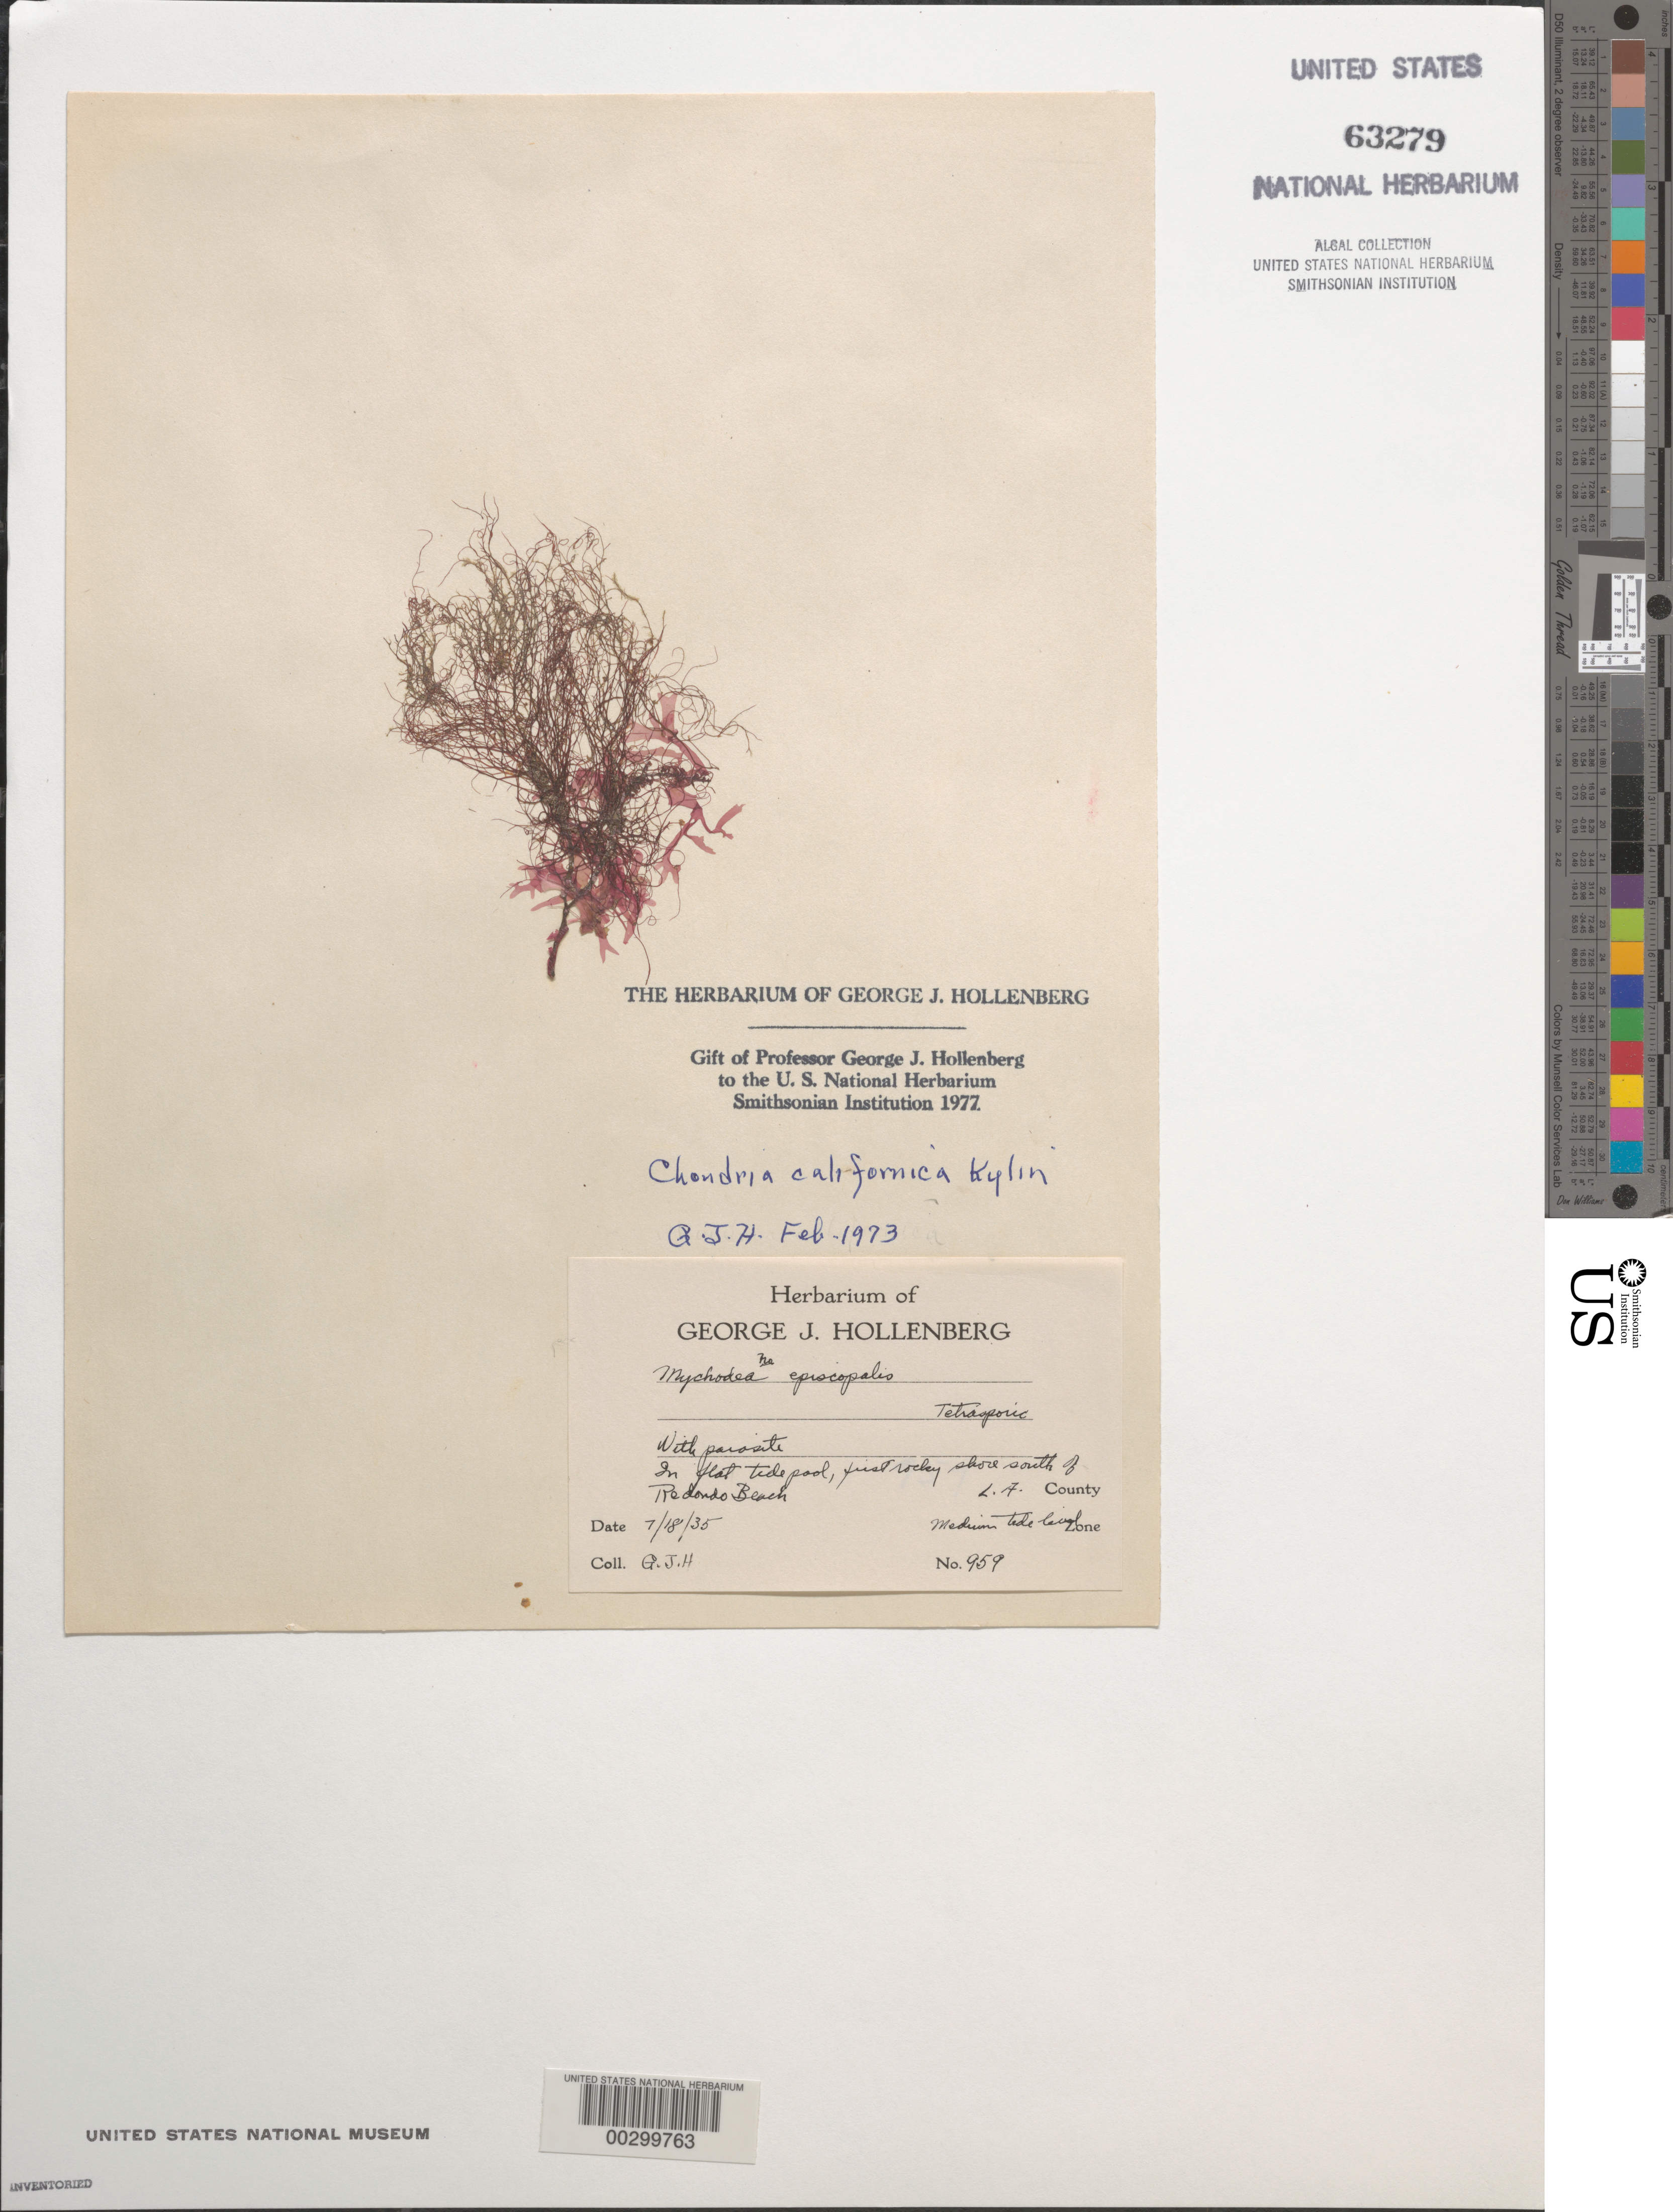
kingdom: Plantae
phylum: Rhodophyta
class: Florideophyceae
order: Ceramiales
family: Rhodomelaceae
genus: Chondria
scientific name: Chondria acrorhizophora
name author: Setch. & N.L. Gardner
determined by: Algae name updating Project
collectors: G. Hollenberg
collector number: GJH 959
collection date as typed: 18 Jul 1935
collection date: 1935-07-18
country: United States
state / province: California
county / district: Los Angeles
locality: First rocky shore south of Redondo Beach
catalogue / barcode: US 63279